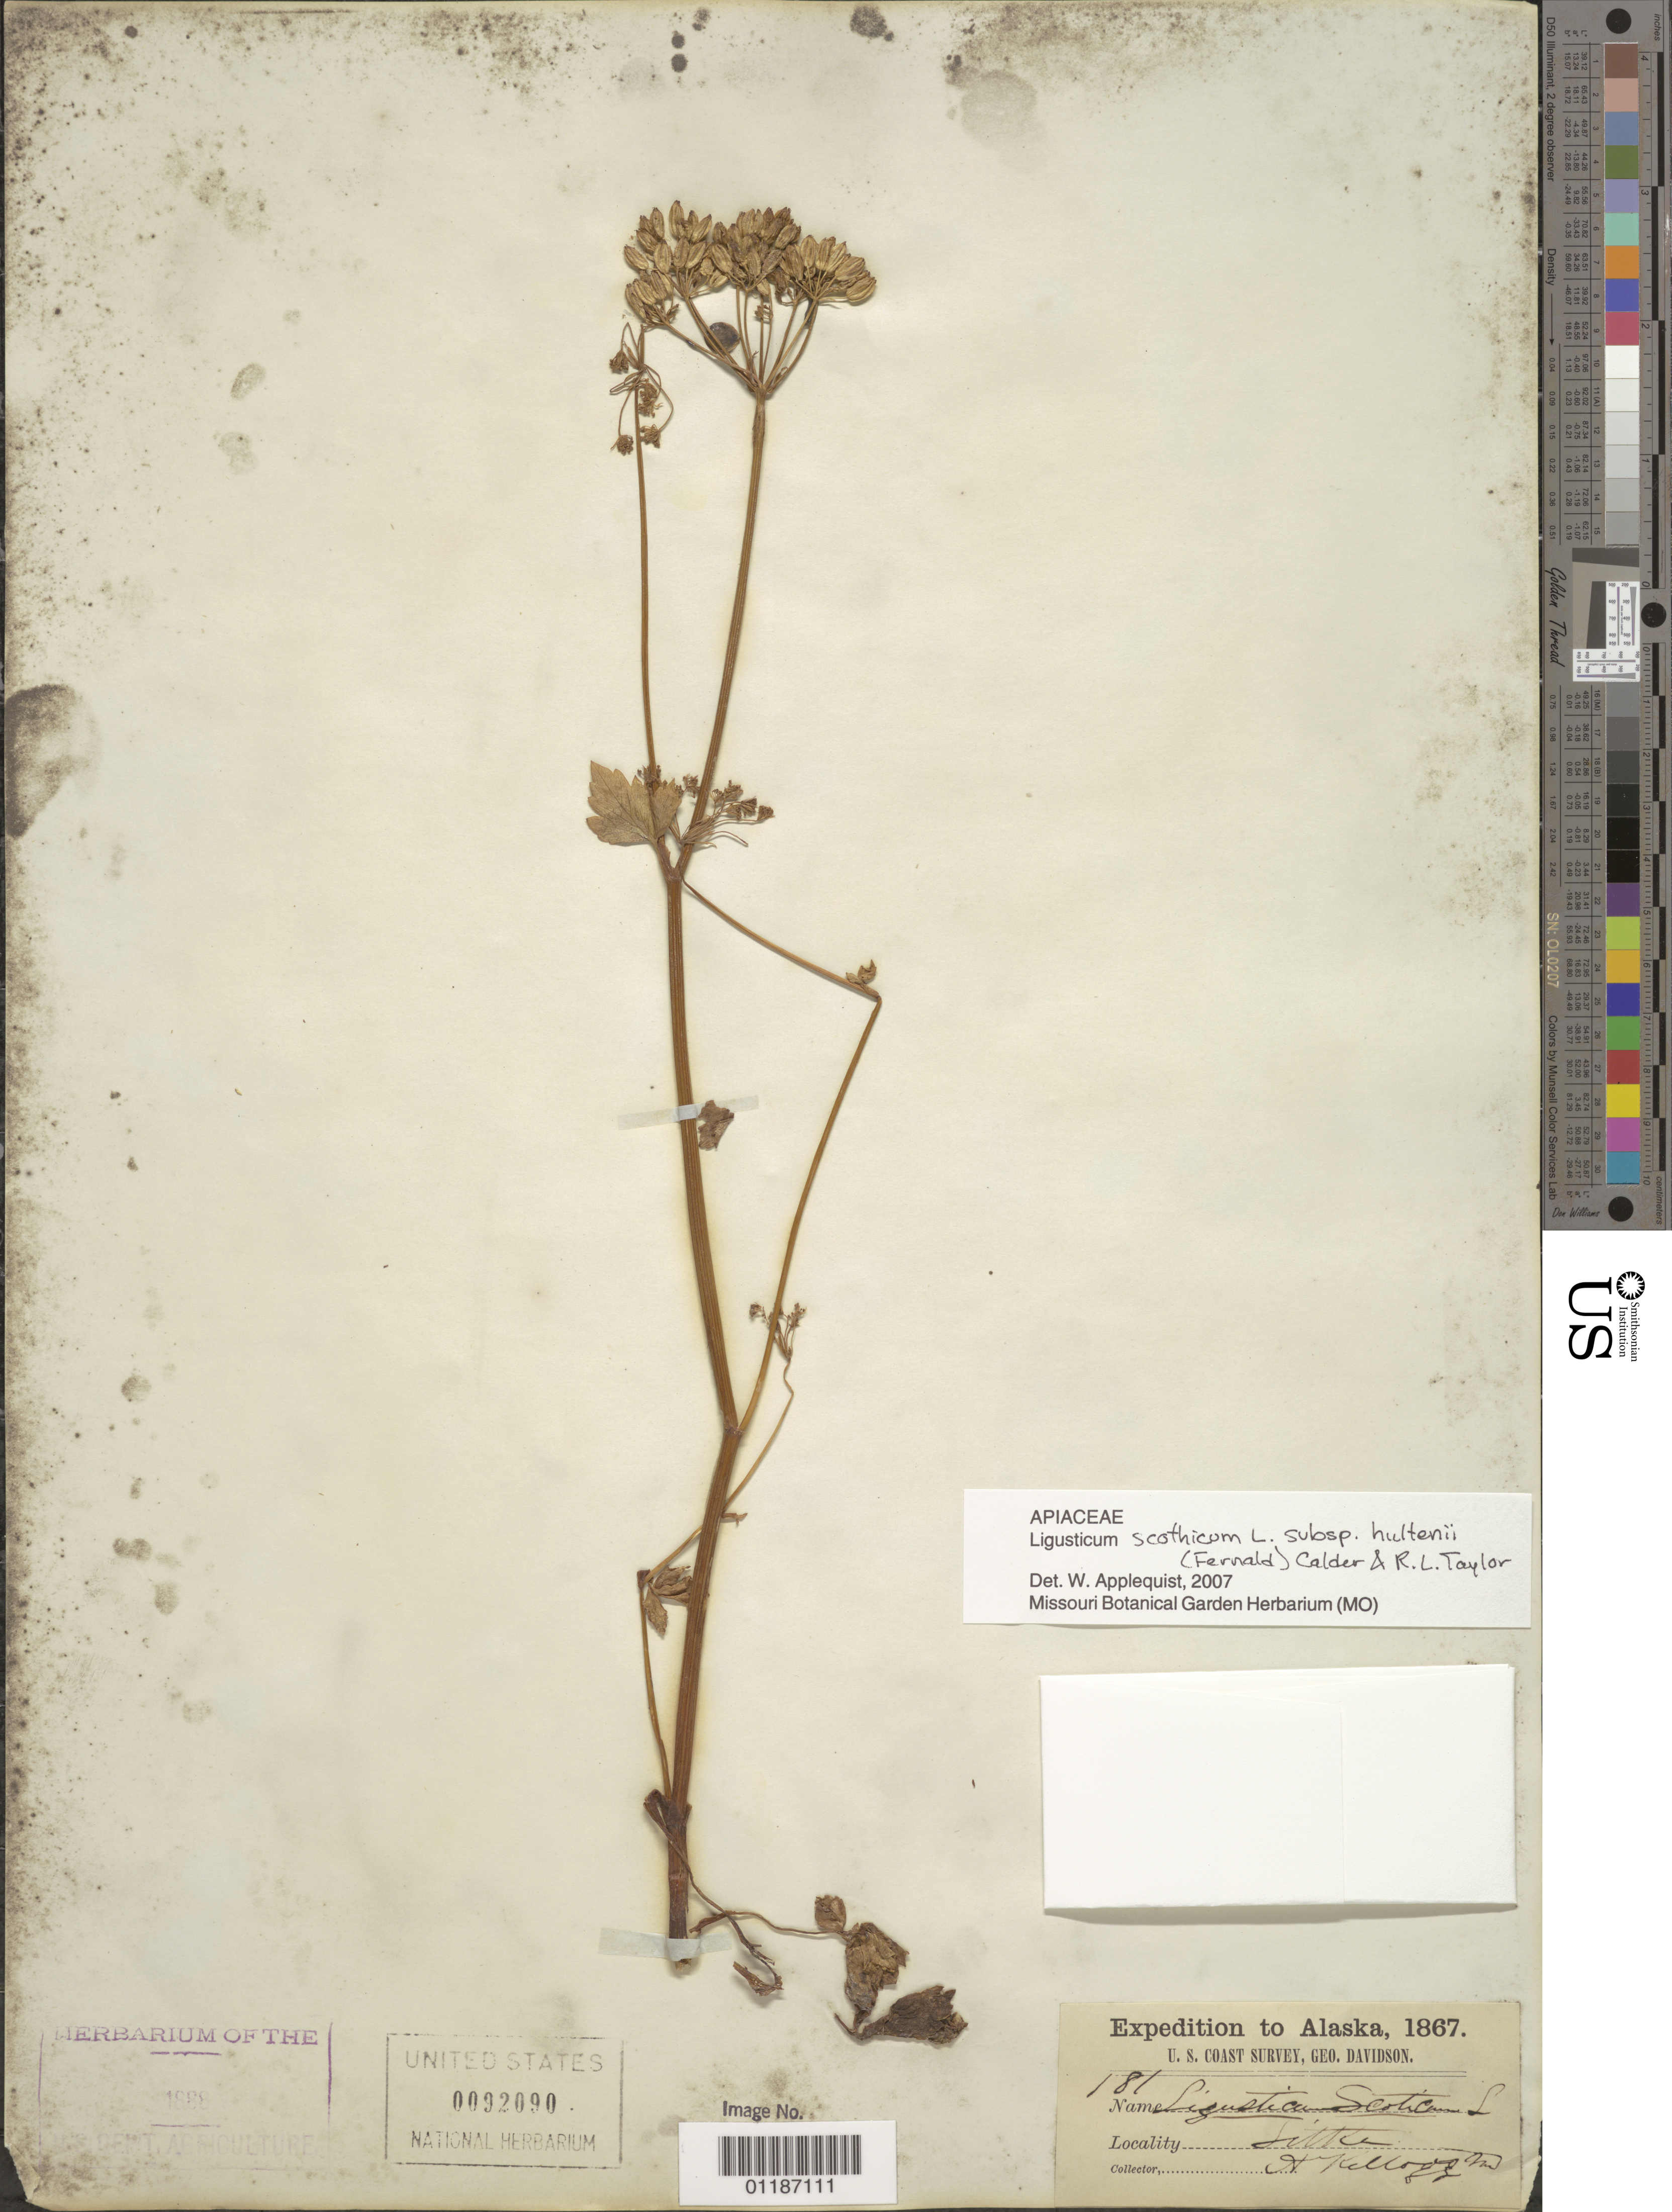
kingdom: Plantae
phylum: Tracheophyta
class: Magnoliopsida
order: Apiales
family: Apiaceae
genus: Ligusticum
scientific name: Ligusticum scoticum subsp. hultenii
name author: (Fernald) Calder & Roy L. Taylor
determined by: Applequist, W. L.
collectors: A. Kellogg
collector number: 181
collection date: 1867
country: United States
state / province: Alaska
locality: Sitka.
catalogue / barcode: US 92090